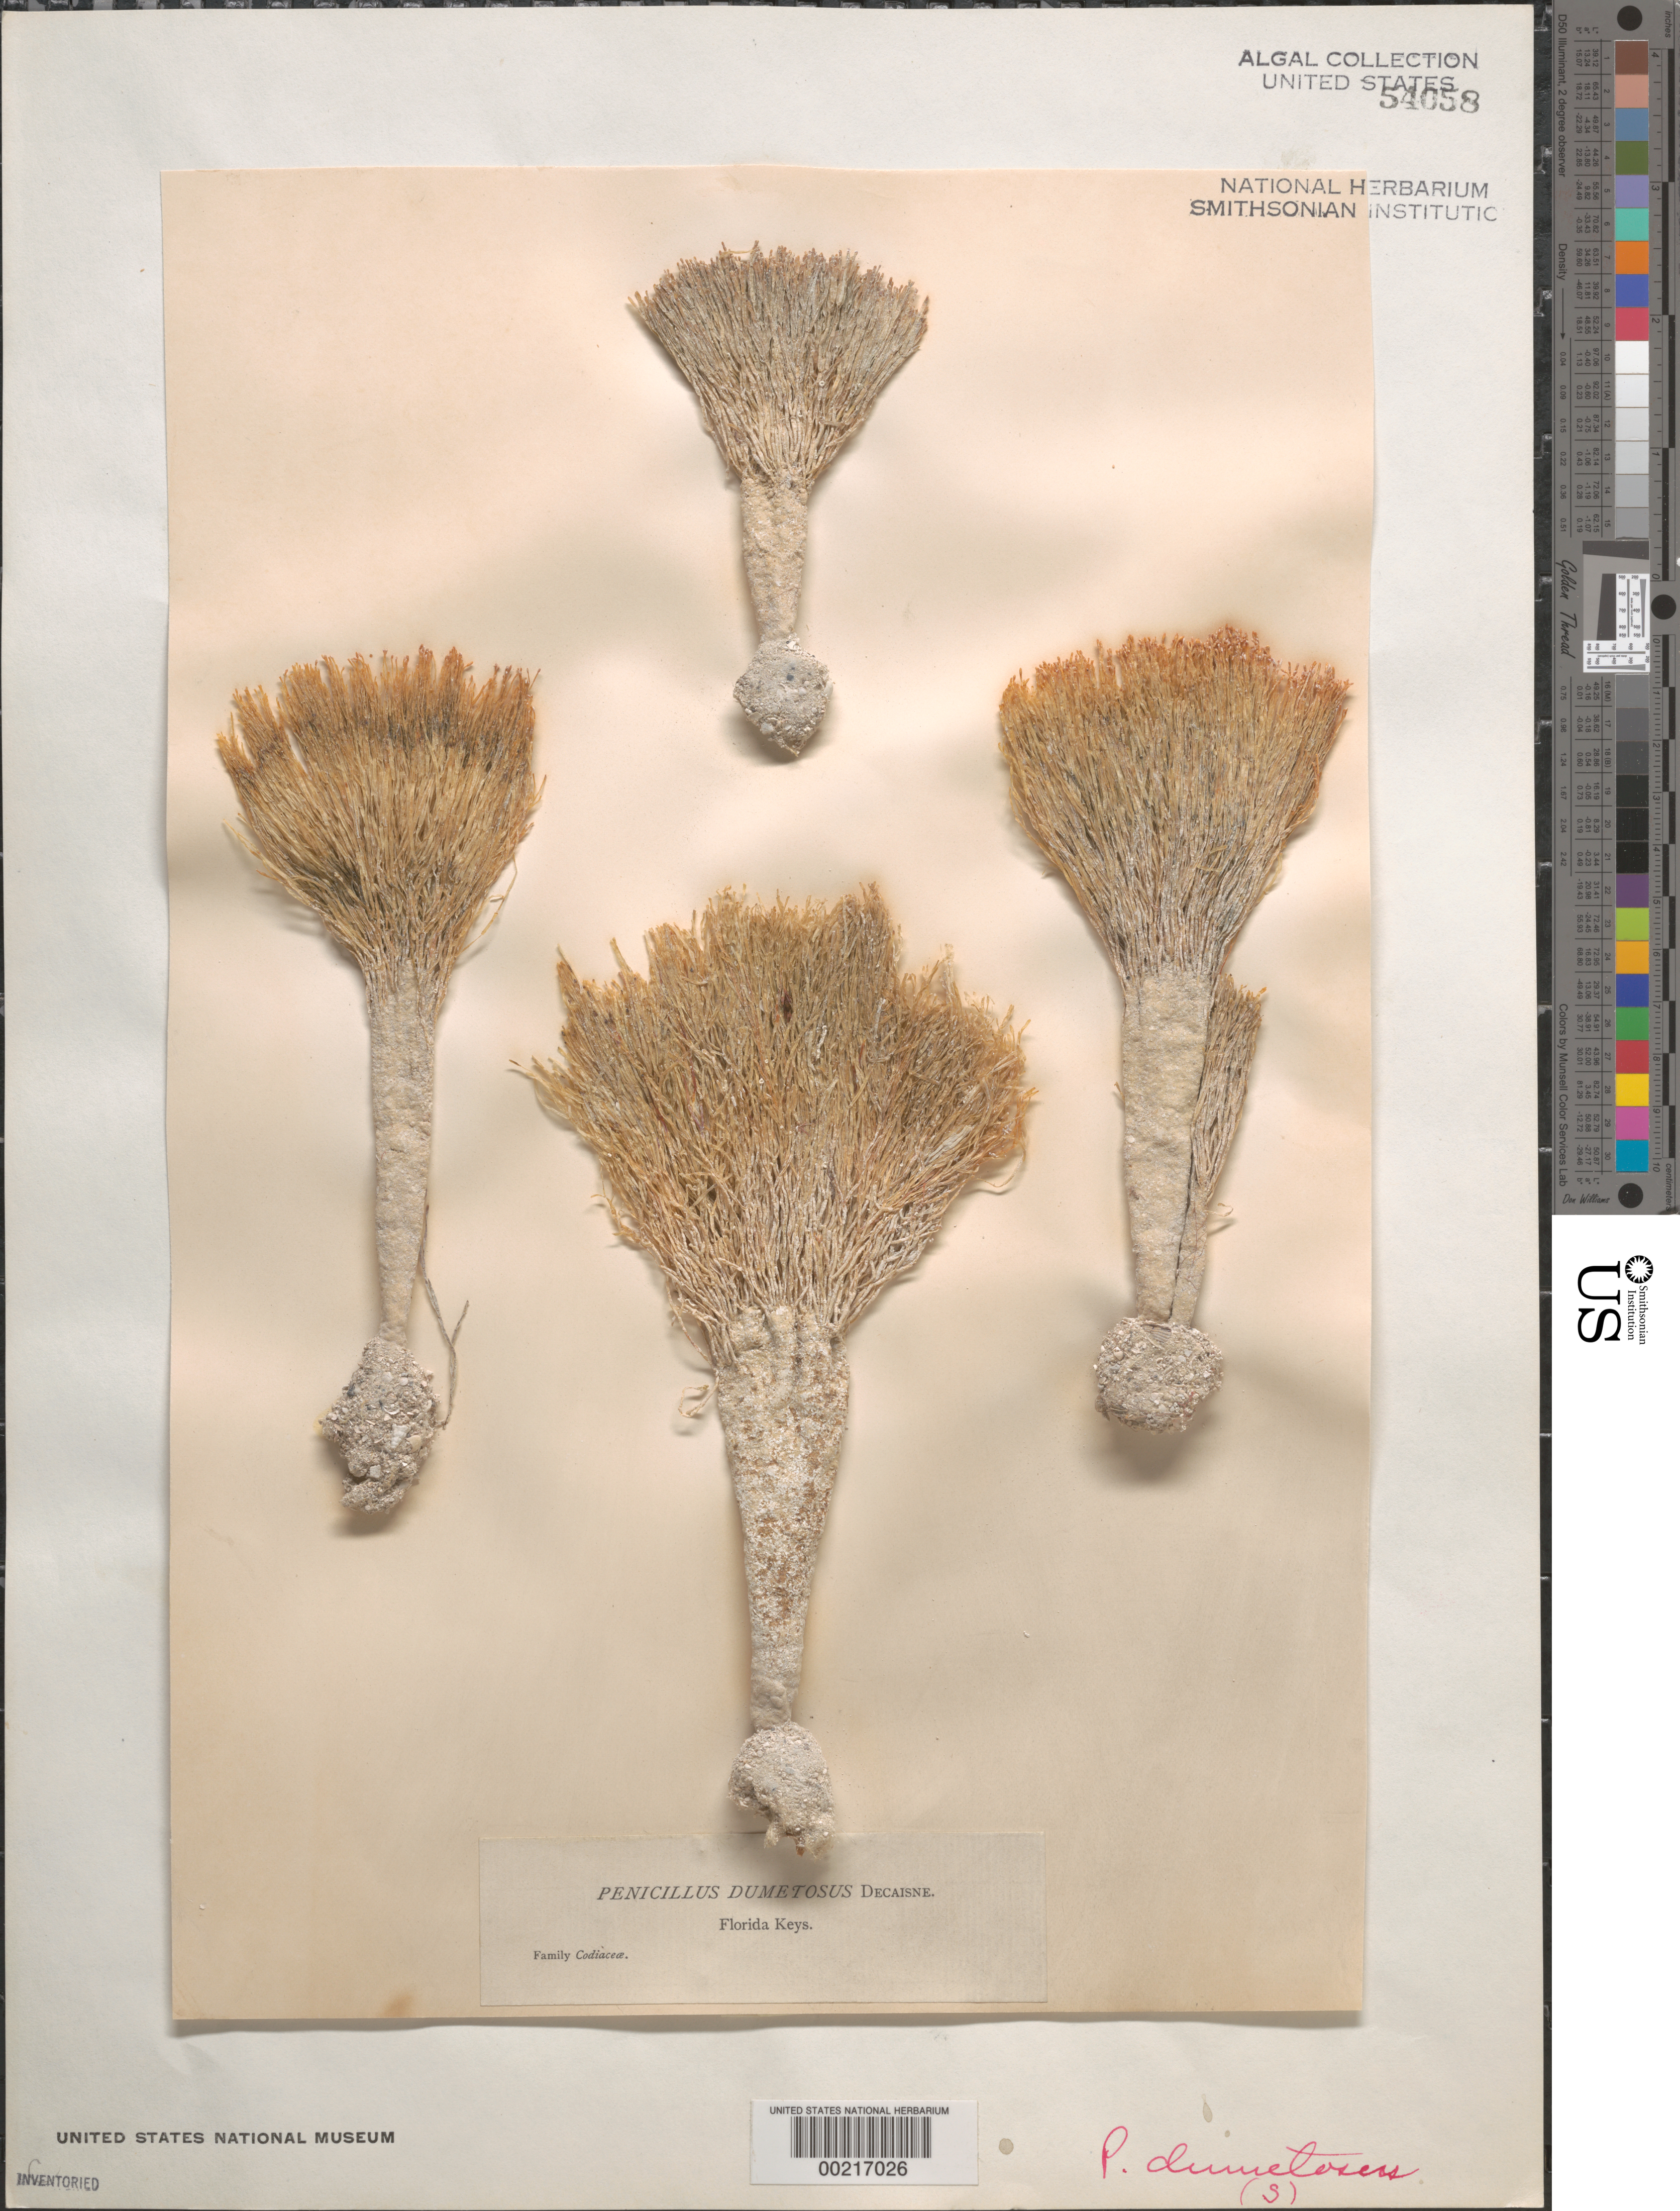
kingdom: Plantae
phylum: Chlorophyta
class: Ulvophyceae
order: Bryopsidales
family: Udoteaceae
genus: Penicillus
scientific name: Penicillus dumetosus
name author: (J.V.Lamouroux) Blainville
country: United States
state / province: Florida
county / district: Monroe County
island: Florida Keys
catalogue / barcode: US 54058